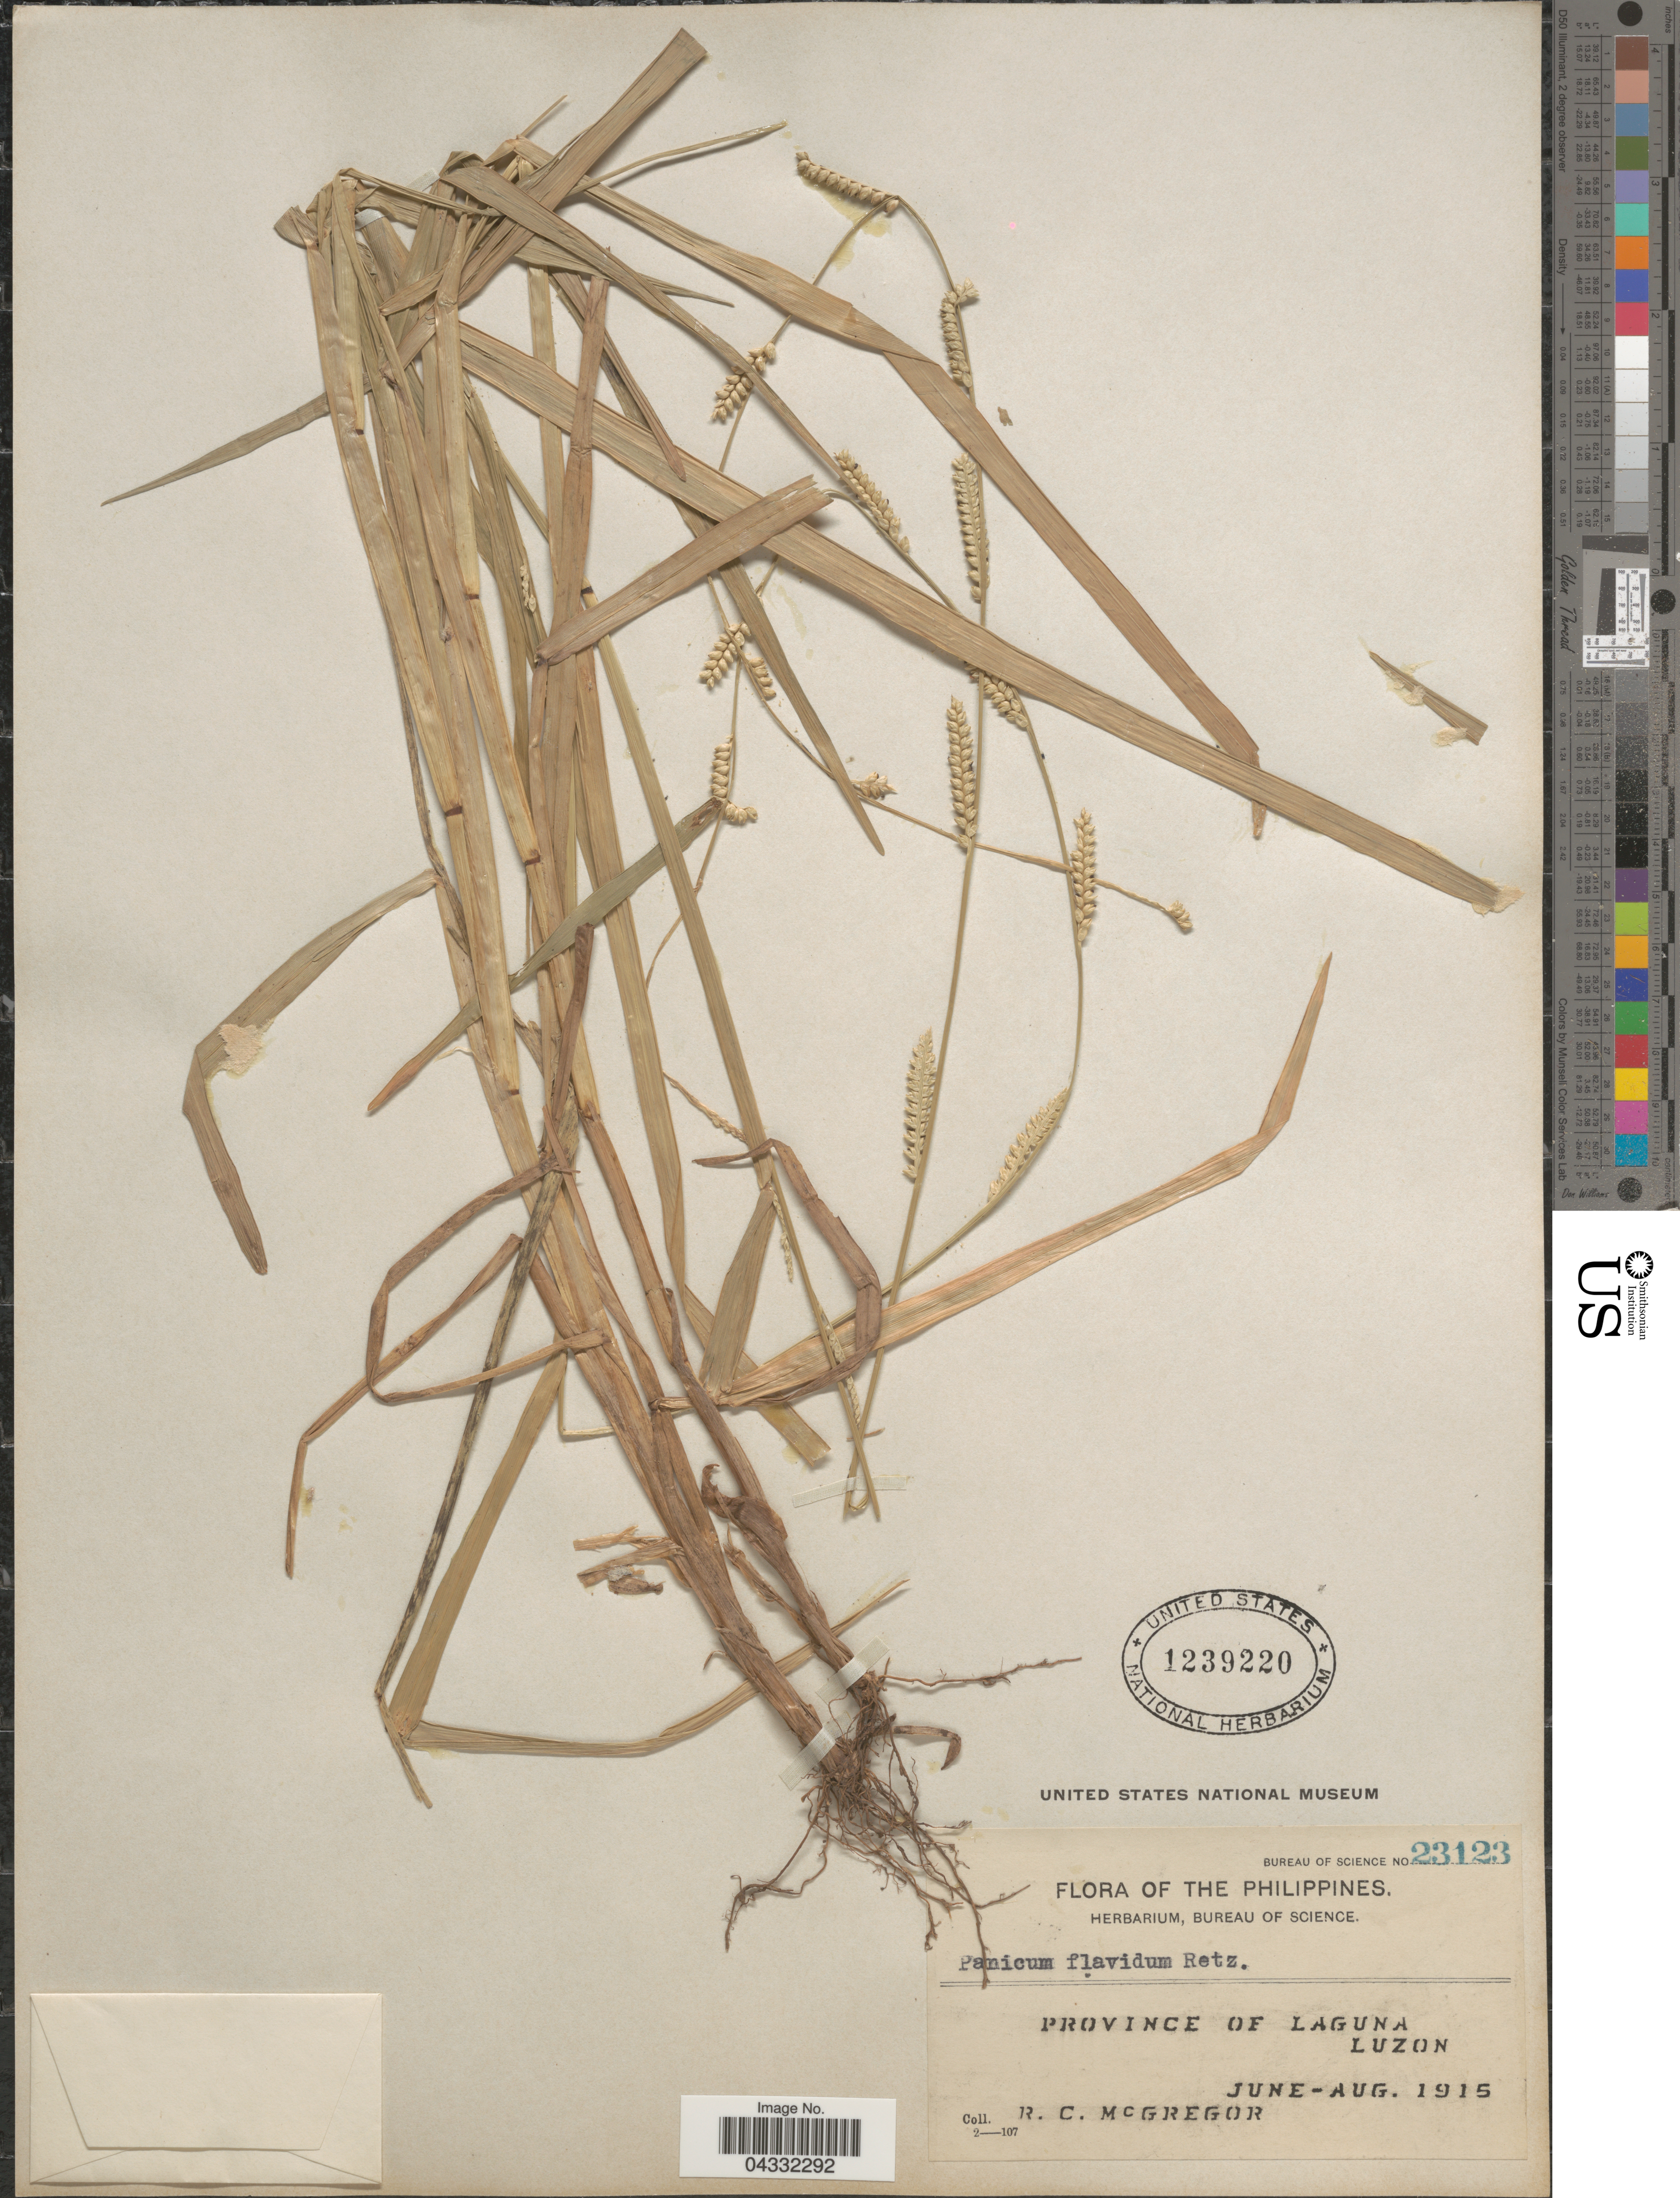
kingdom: Plantae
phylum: Tracheophyta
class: Liliopsida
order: Poales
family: Poaceae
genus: Setaria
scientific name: Setaria flavida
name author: (Retz.) Veldkamp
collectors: R. C. McGregor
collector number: Bureau of Science 23123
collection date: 1915-06/1915-08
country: Philippines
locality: Province of Laguna. Luzon.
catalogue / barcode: US 1239220